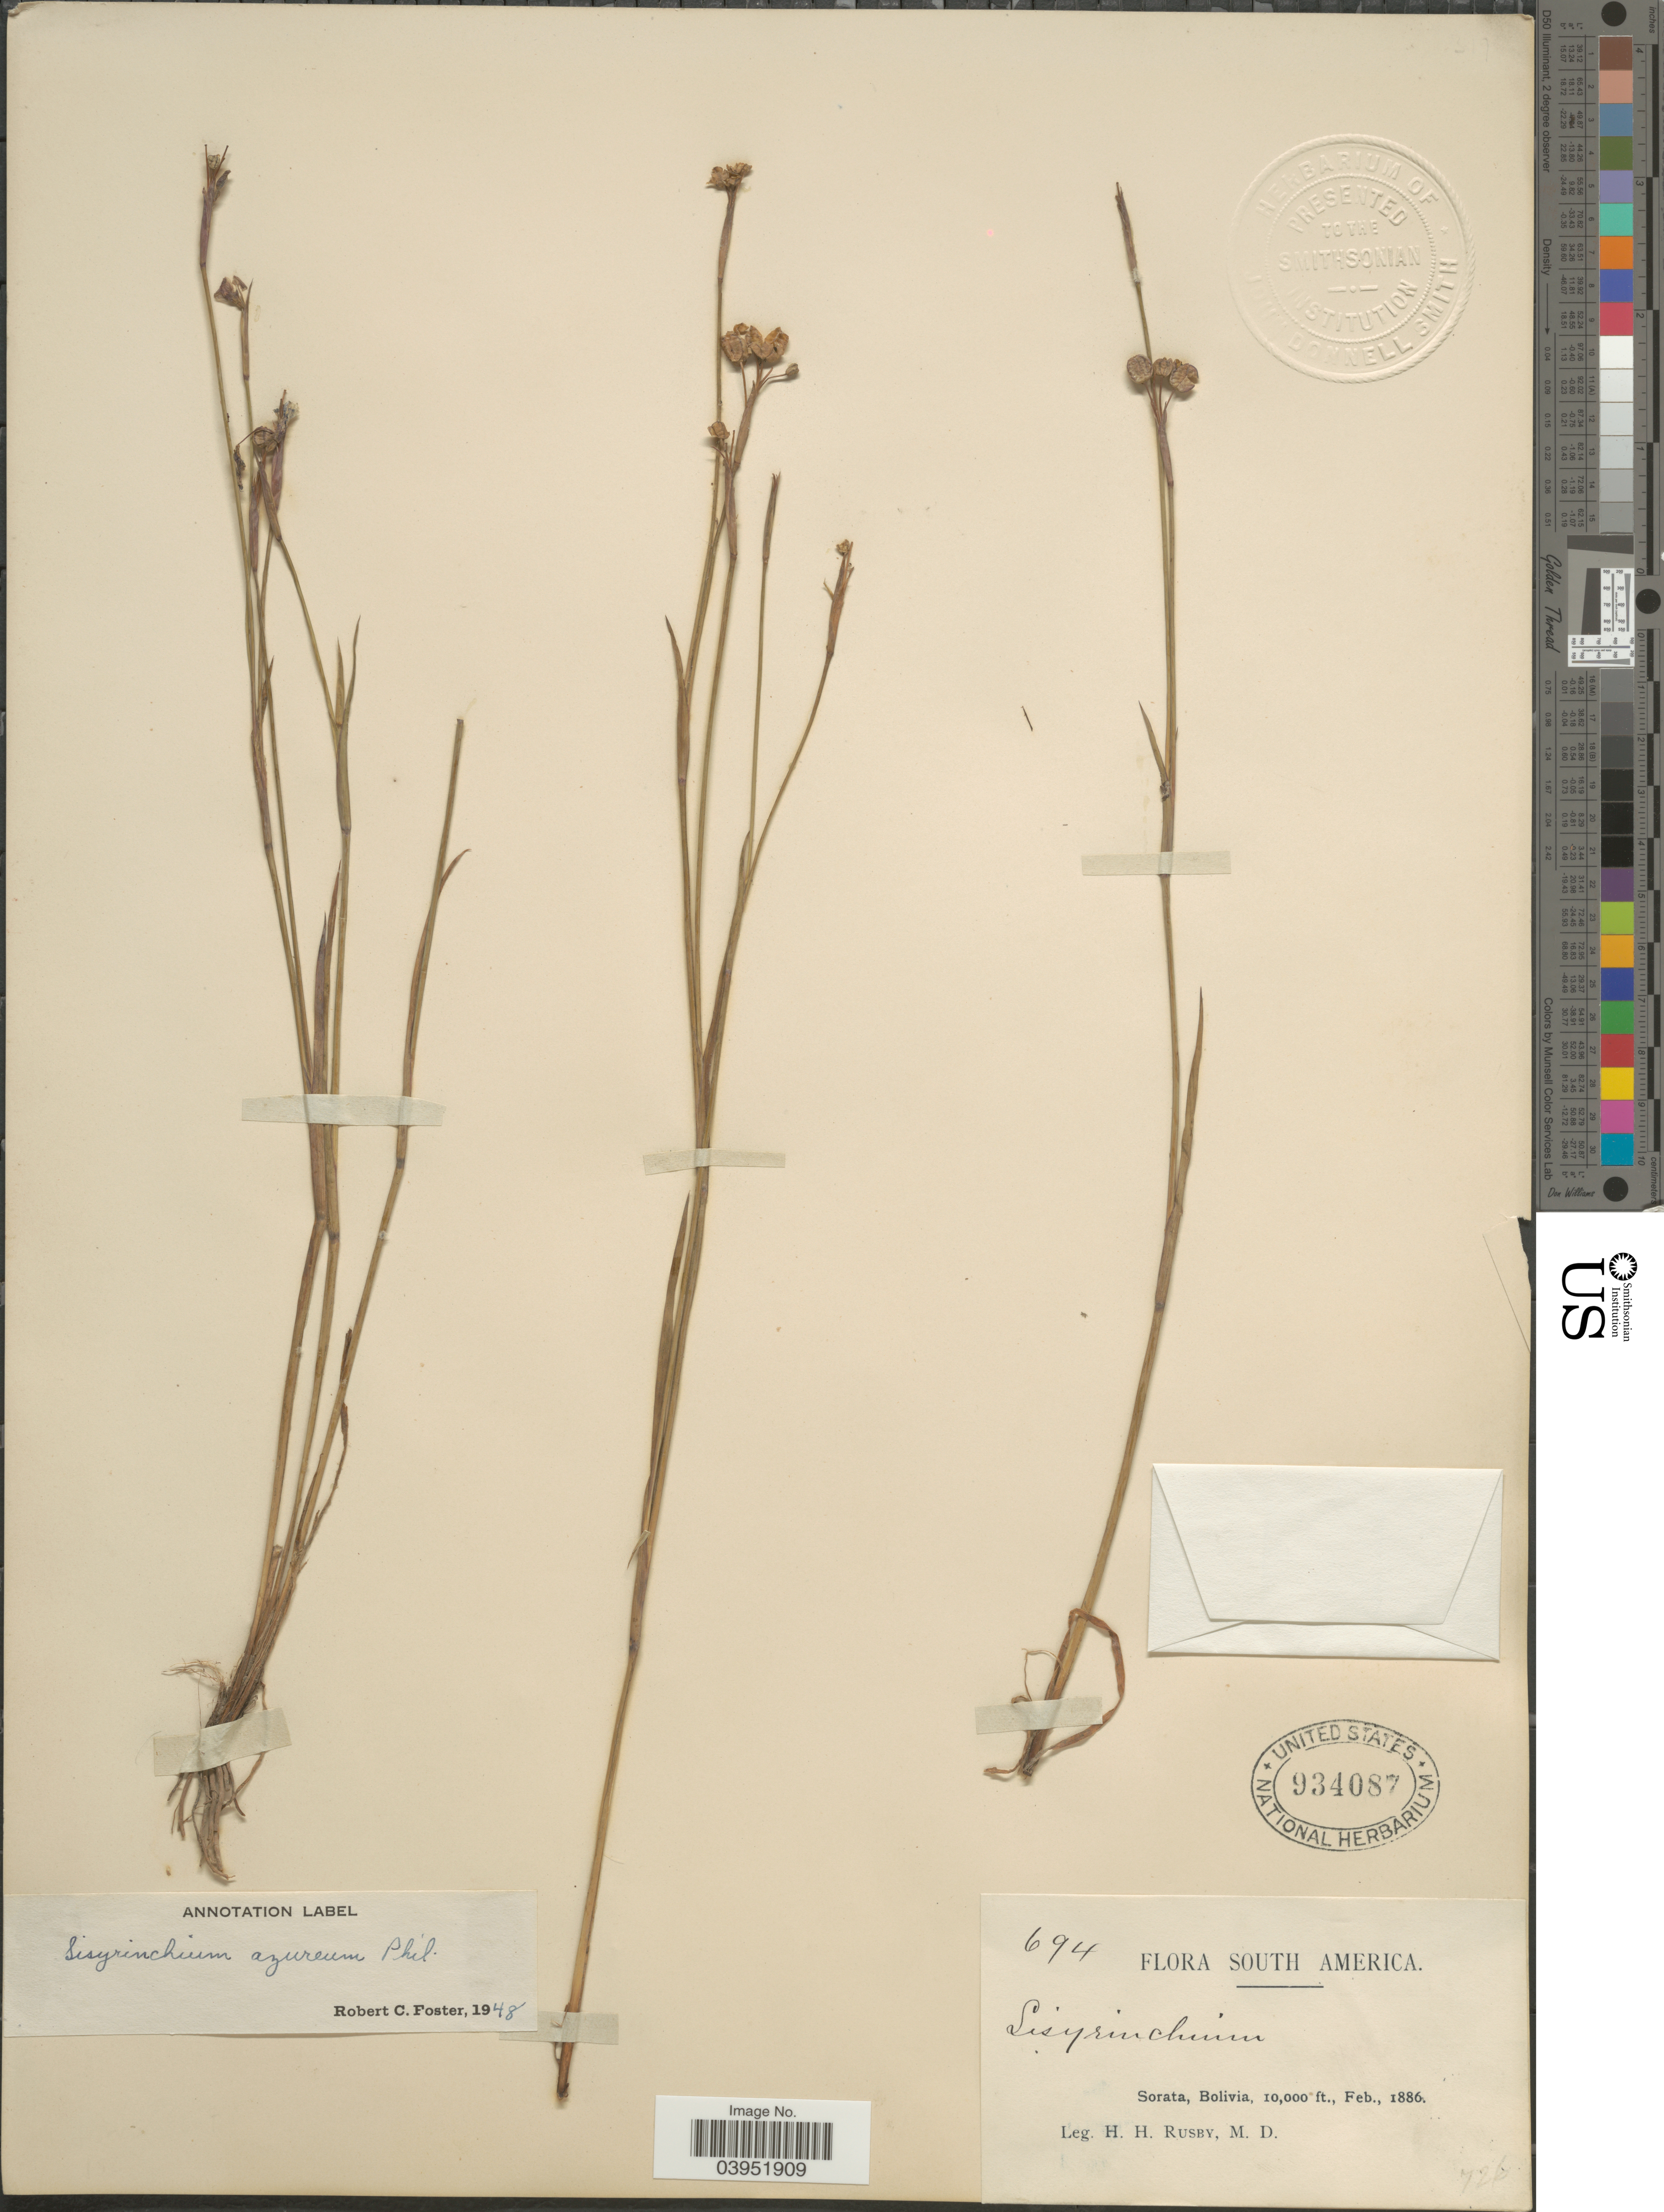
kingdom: Plantae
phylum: Tracheophyta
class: Liliopsida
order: Asparagales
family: Iridaceae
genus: Sisyrinchium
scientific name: Sisyrinchium azureum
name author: Phil.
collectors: H. H. Rusby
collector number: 694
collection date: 1886-02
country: Bolivia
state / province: La Páz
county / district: Larecaja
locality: Sorata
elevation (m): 3048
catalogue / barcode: US 934087